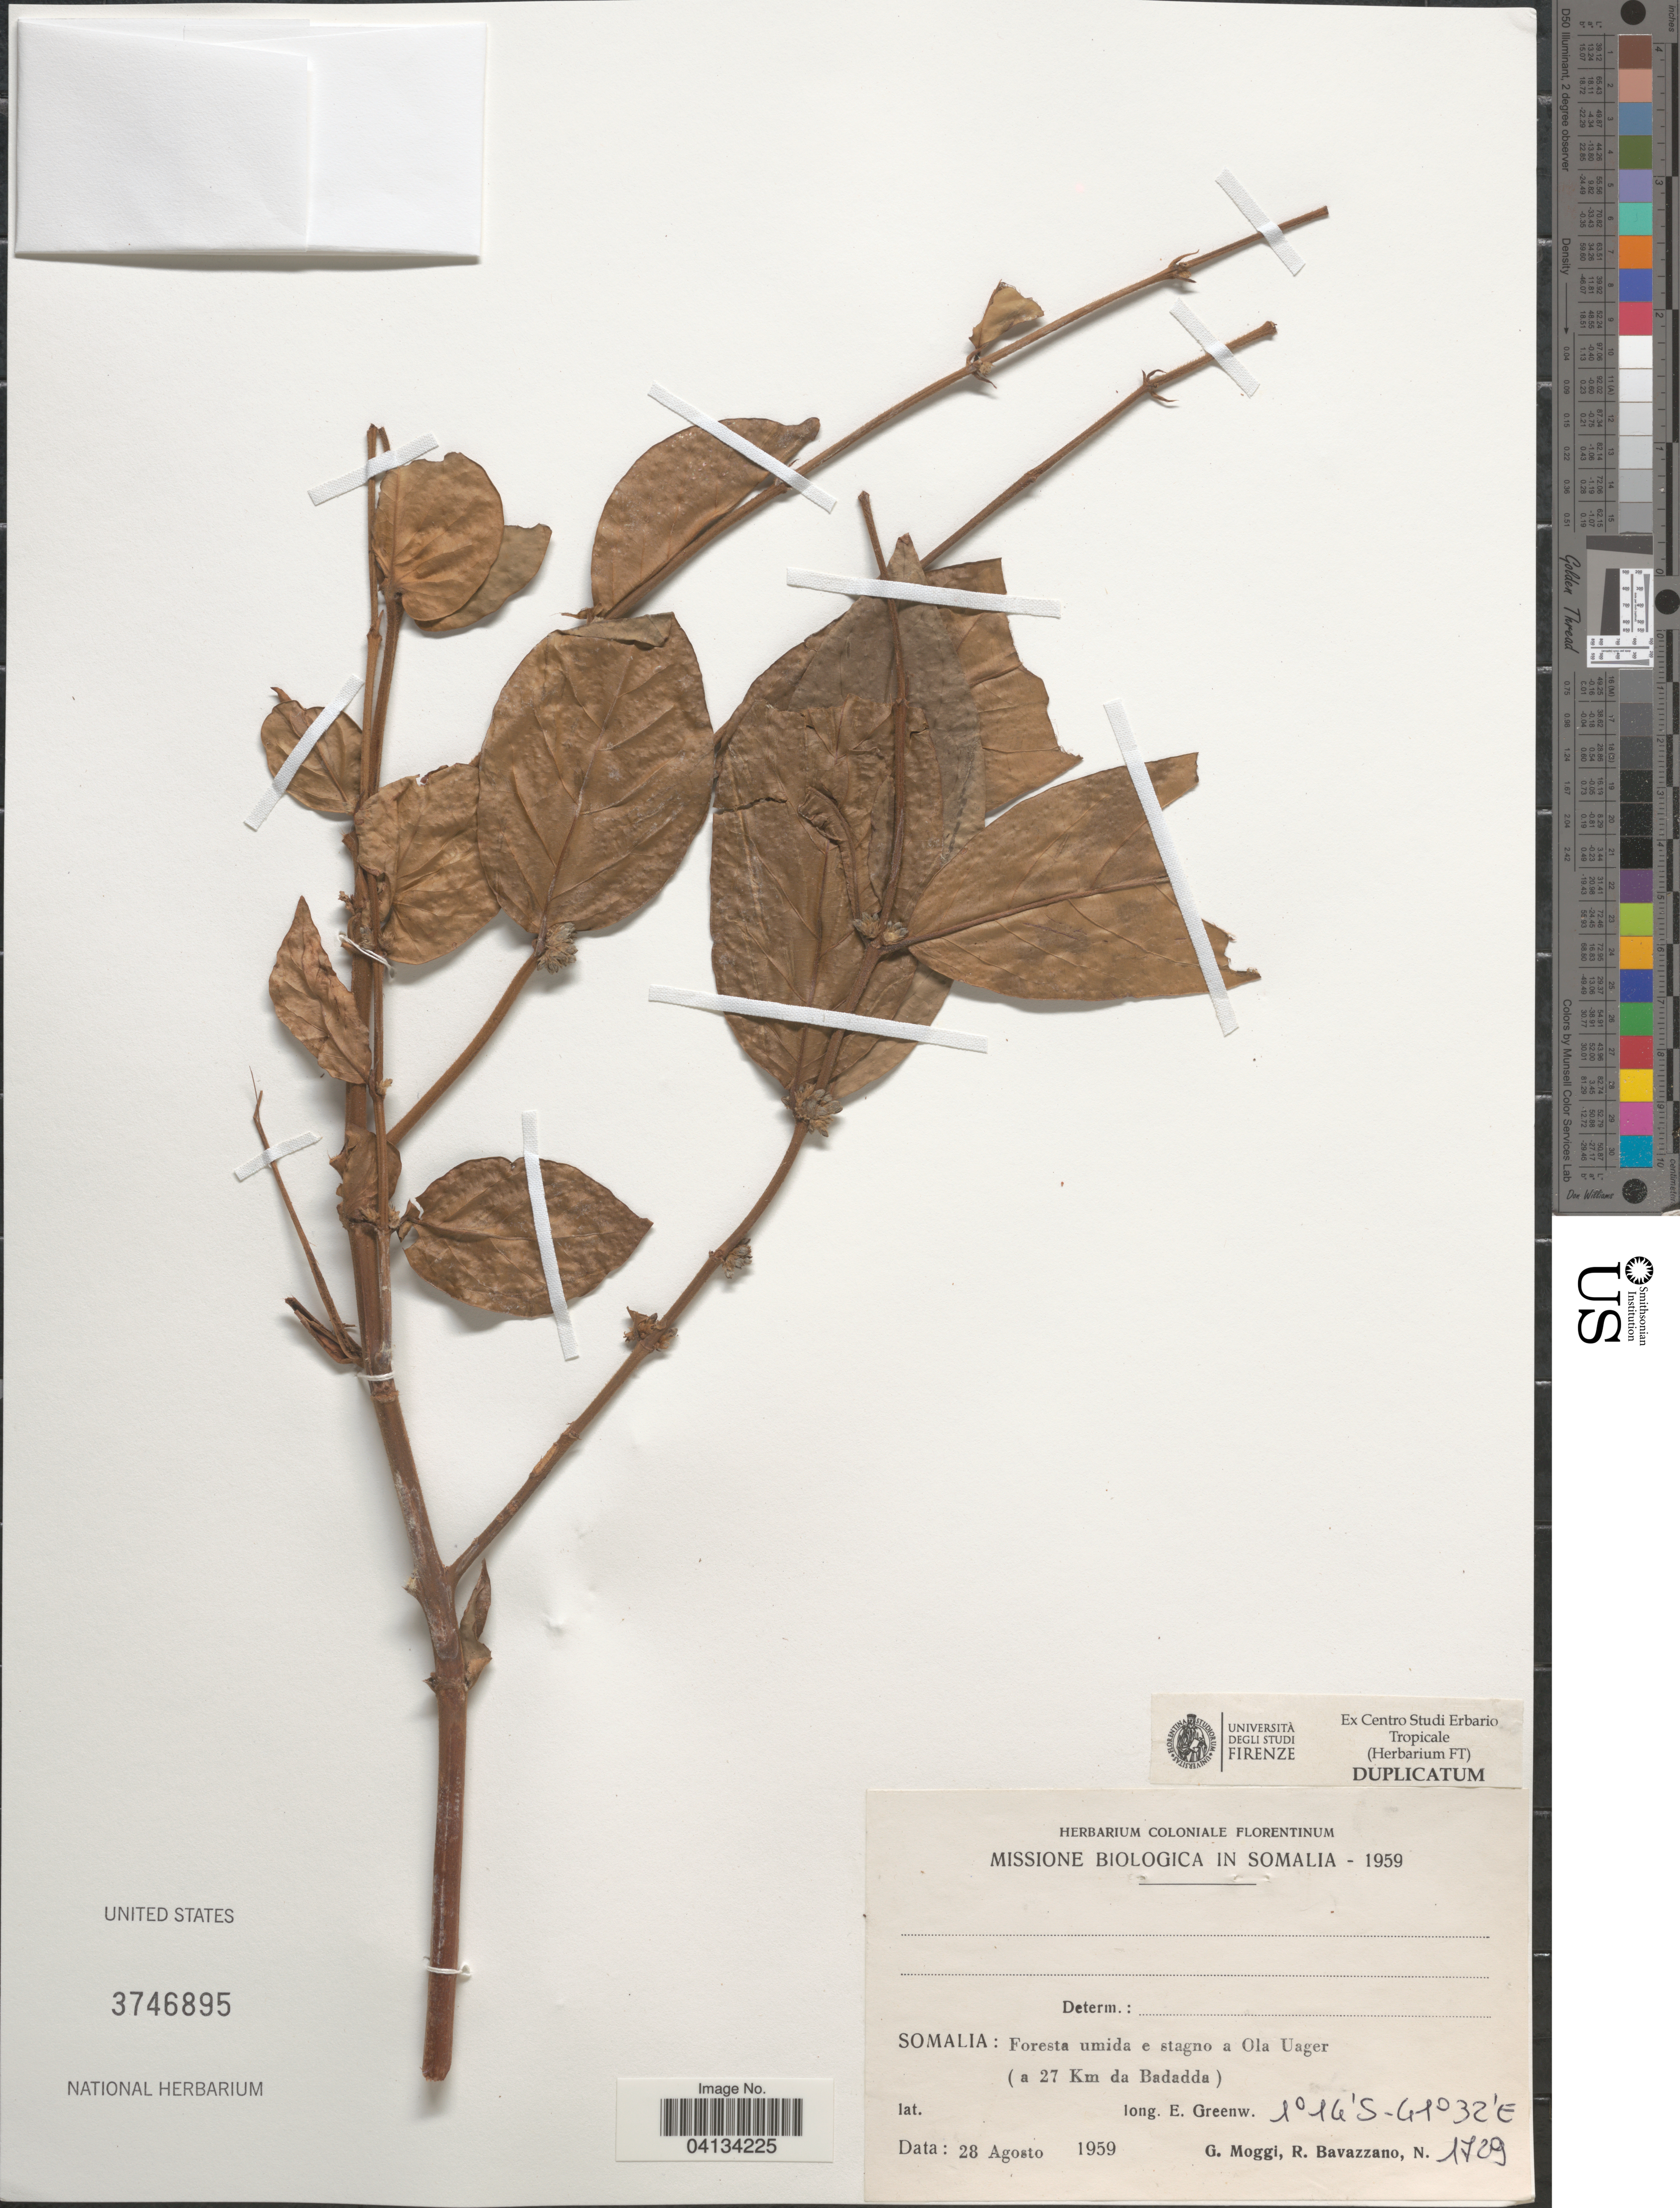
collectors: G. Moggi & R. Bavazzano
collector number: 1729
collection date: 1959-08-28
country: Somalia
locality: Missione Biologica in Somalia - 1959. Foresta umida e stagno a Ola Uager (a 27 Km da Badadda).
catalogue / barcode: US 3746895